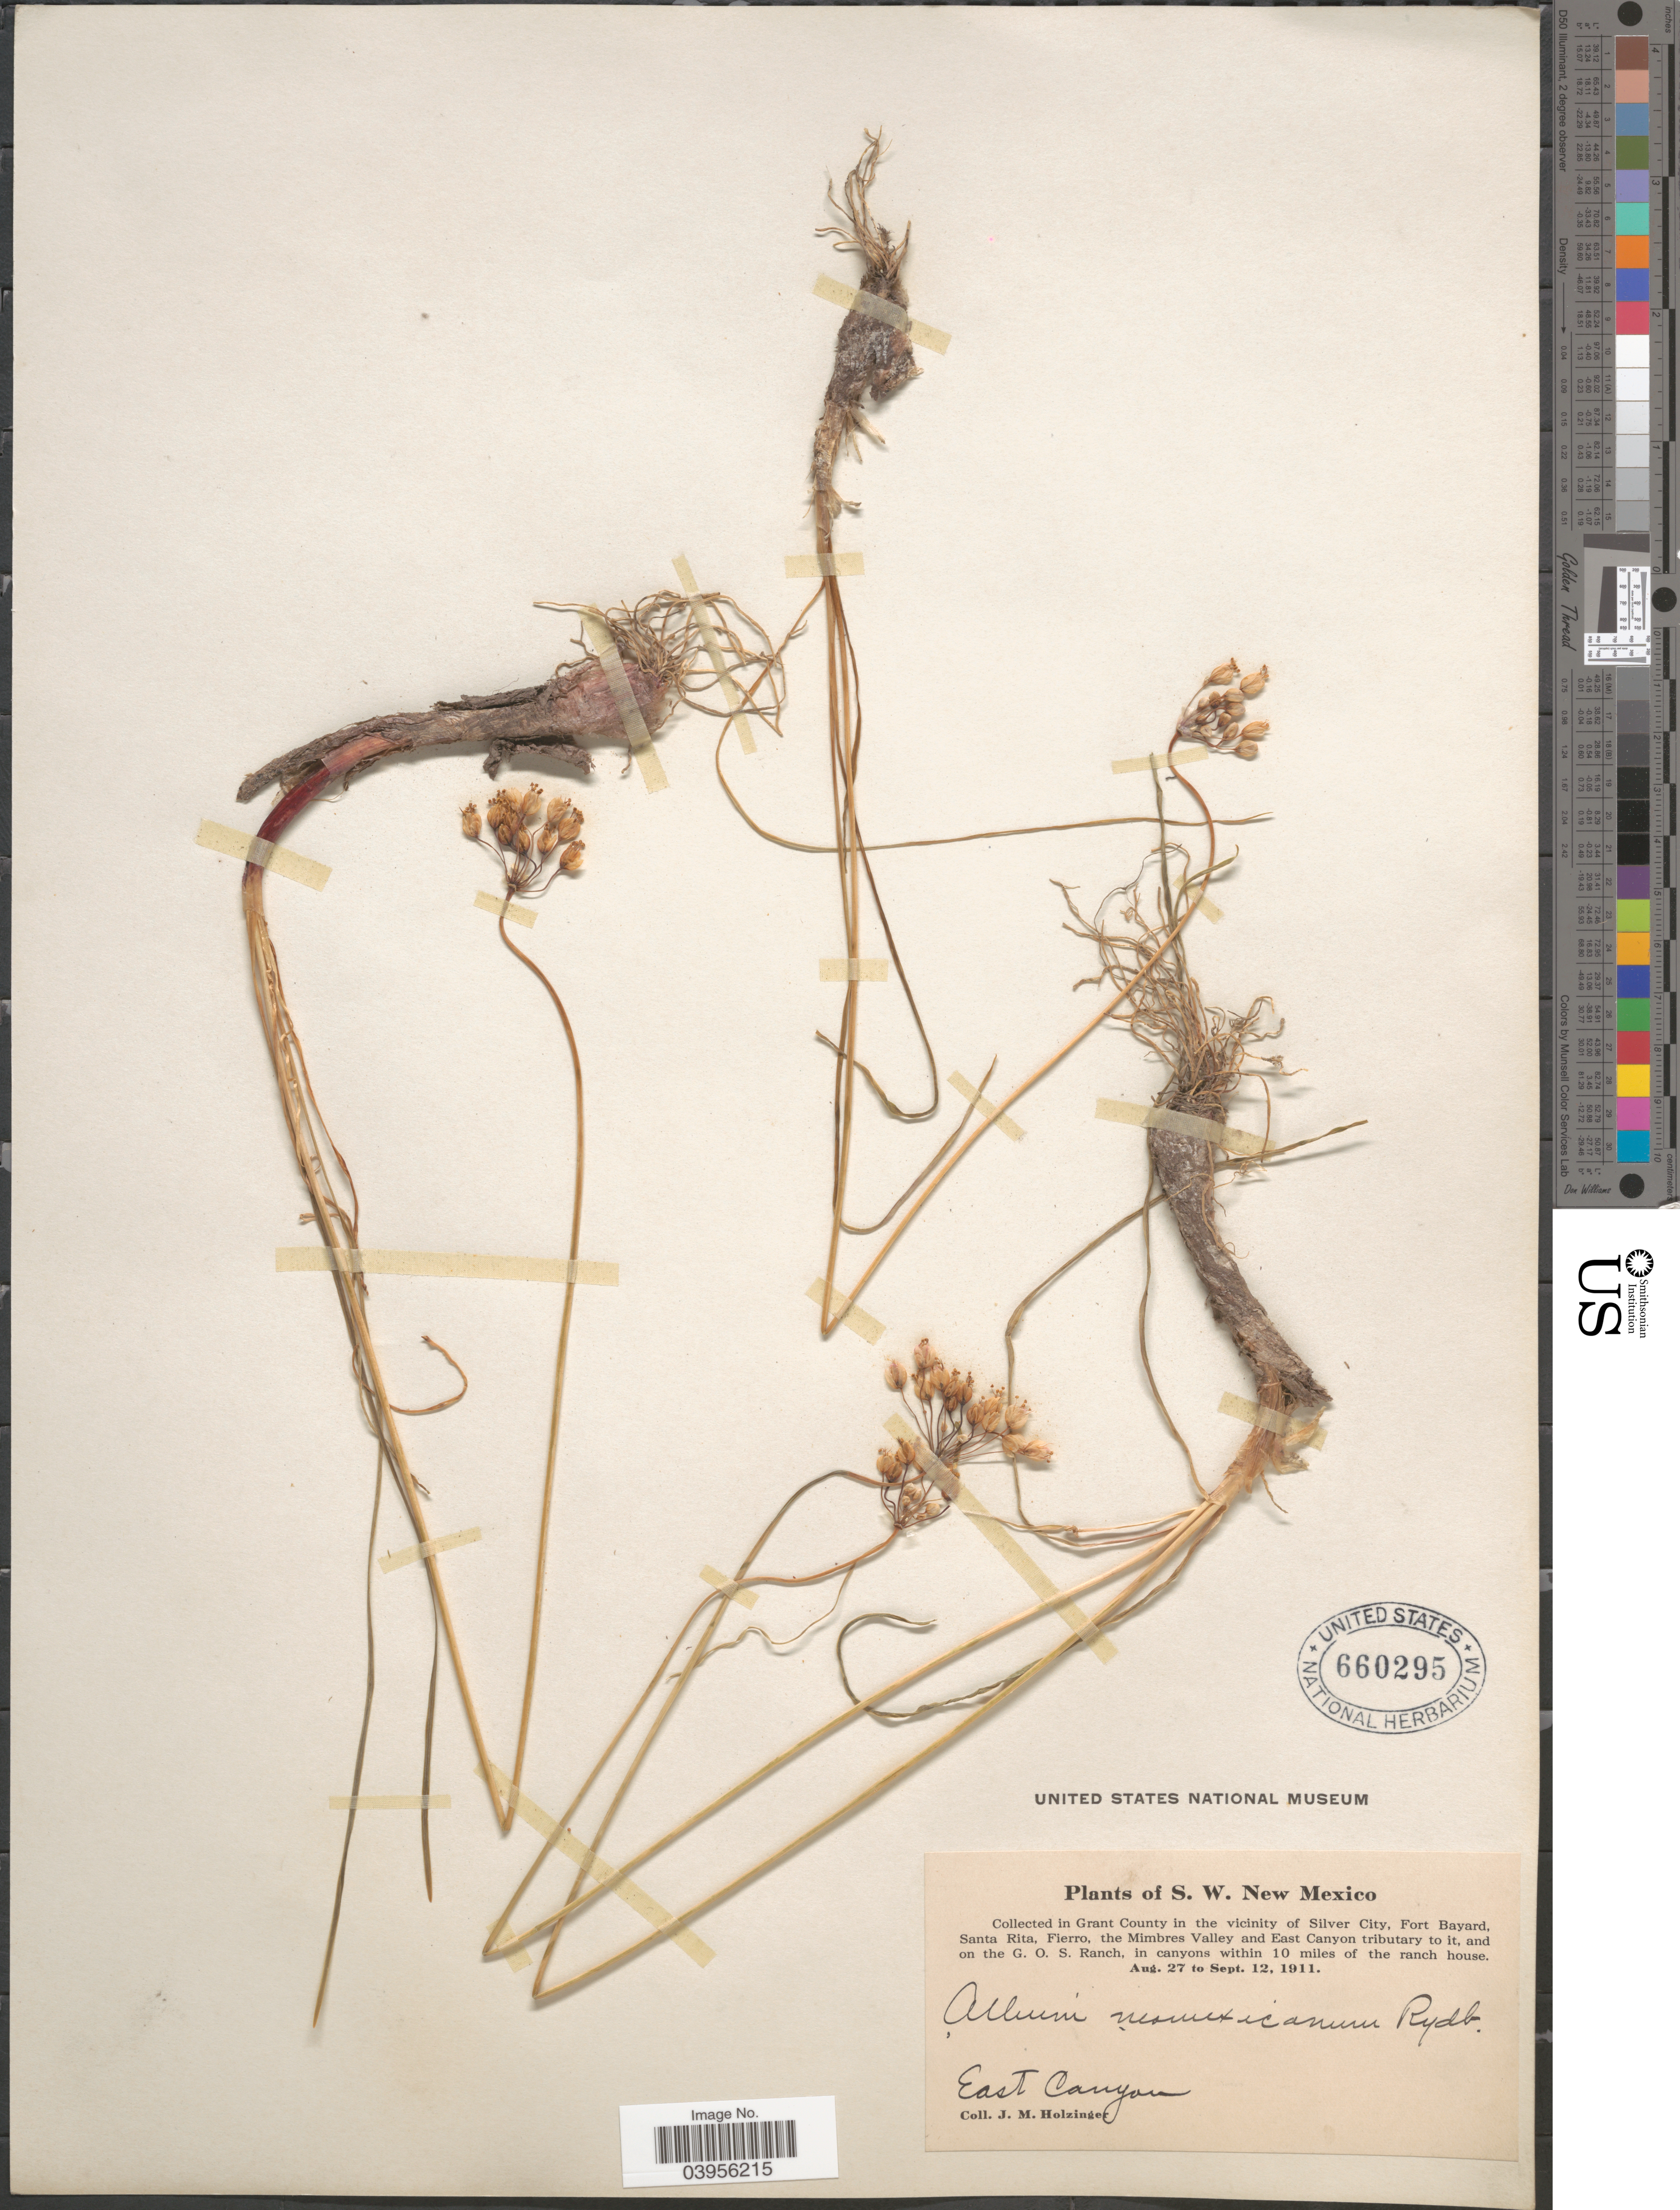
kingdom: Plantae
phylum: Tracheophyta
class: Liliopsida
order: Asparagales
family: Amaryllidaceae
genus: Allium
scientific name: Allium neomexicanum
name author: Rydb.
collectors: J. M. Holzinger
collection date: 1911-08-27/1911-09-12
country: United States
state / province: New Mexico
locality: S. W. New Mexico. In Grant County in the vicinity of Silver City, Fort Bayard, Santa Rita, Fierro, the Mimbres Valley and East Canyon tributary to it, and on the G. O. S. Ranch, in canyons within 10 miles of the ranch house. East Canyon.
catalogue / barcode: US 660295